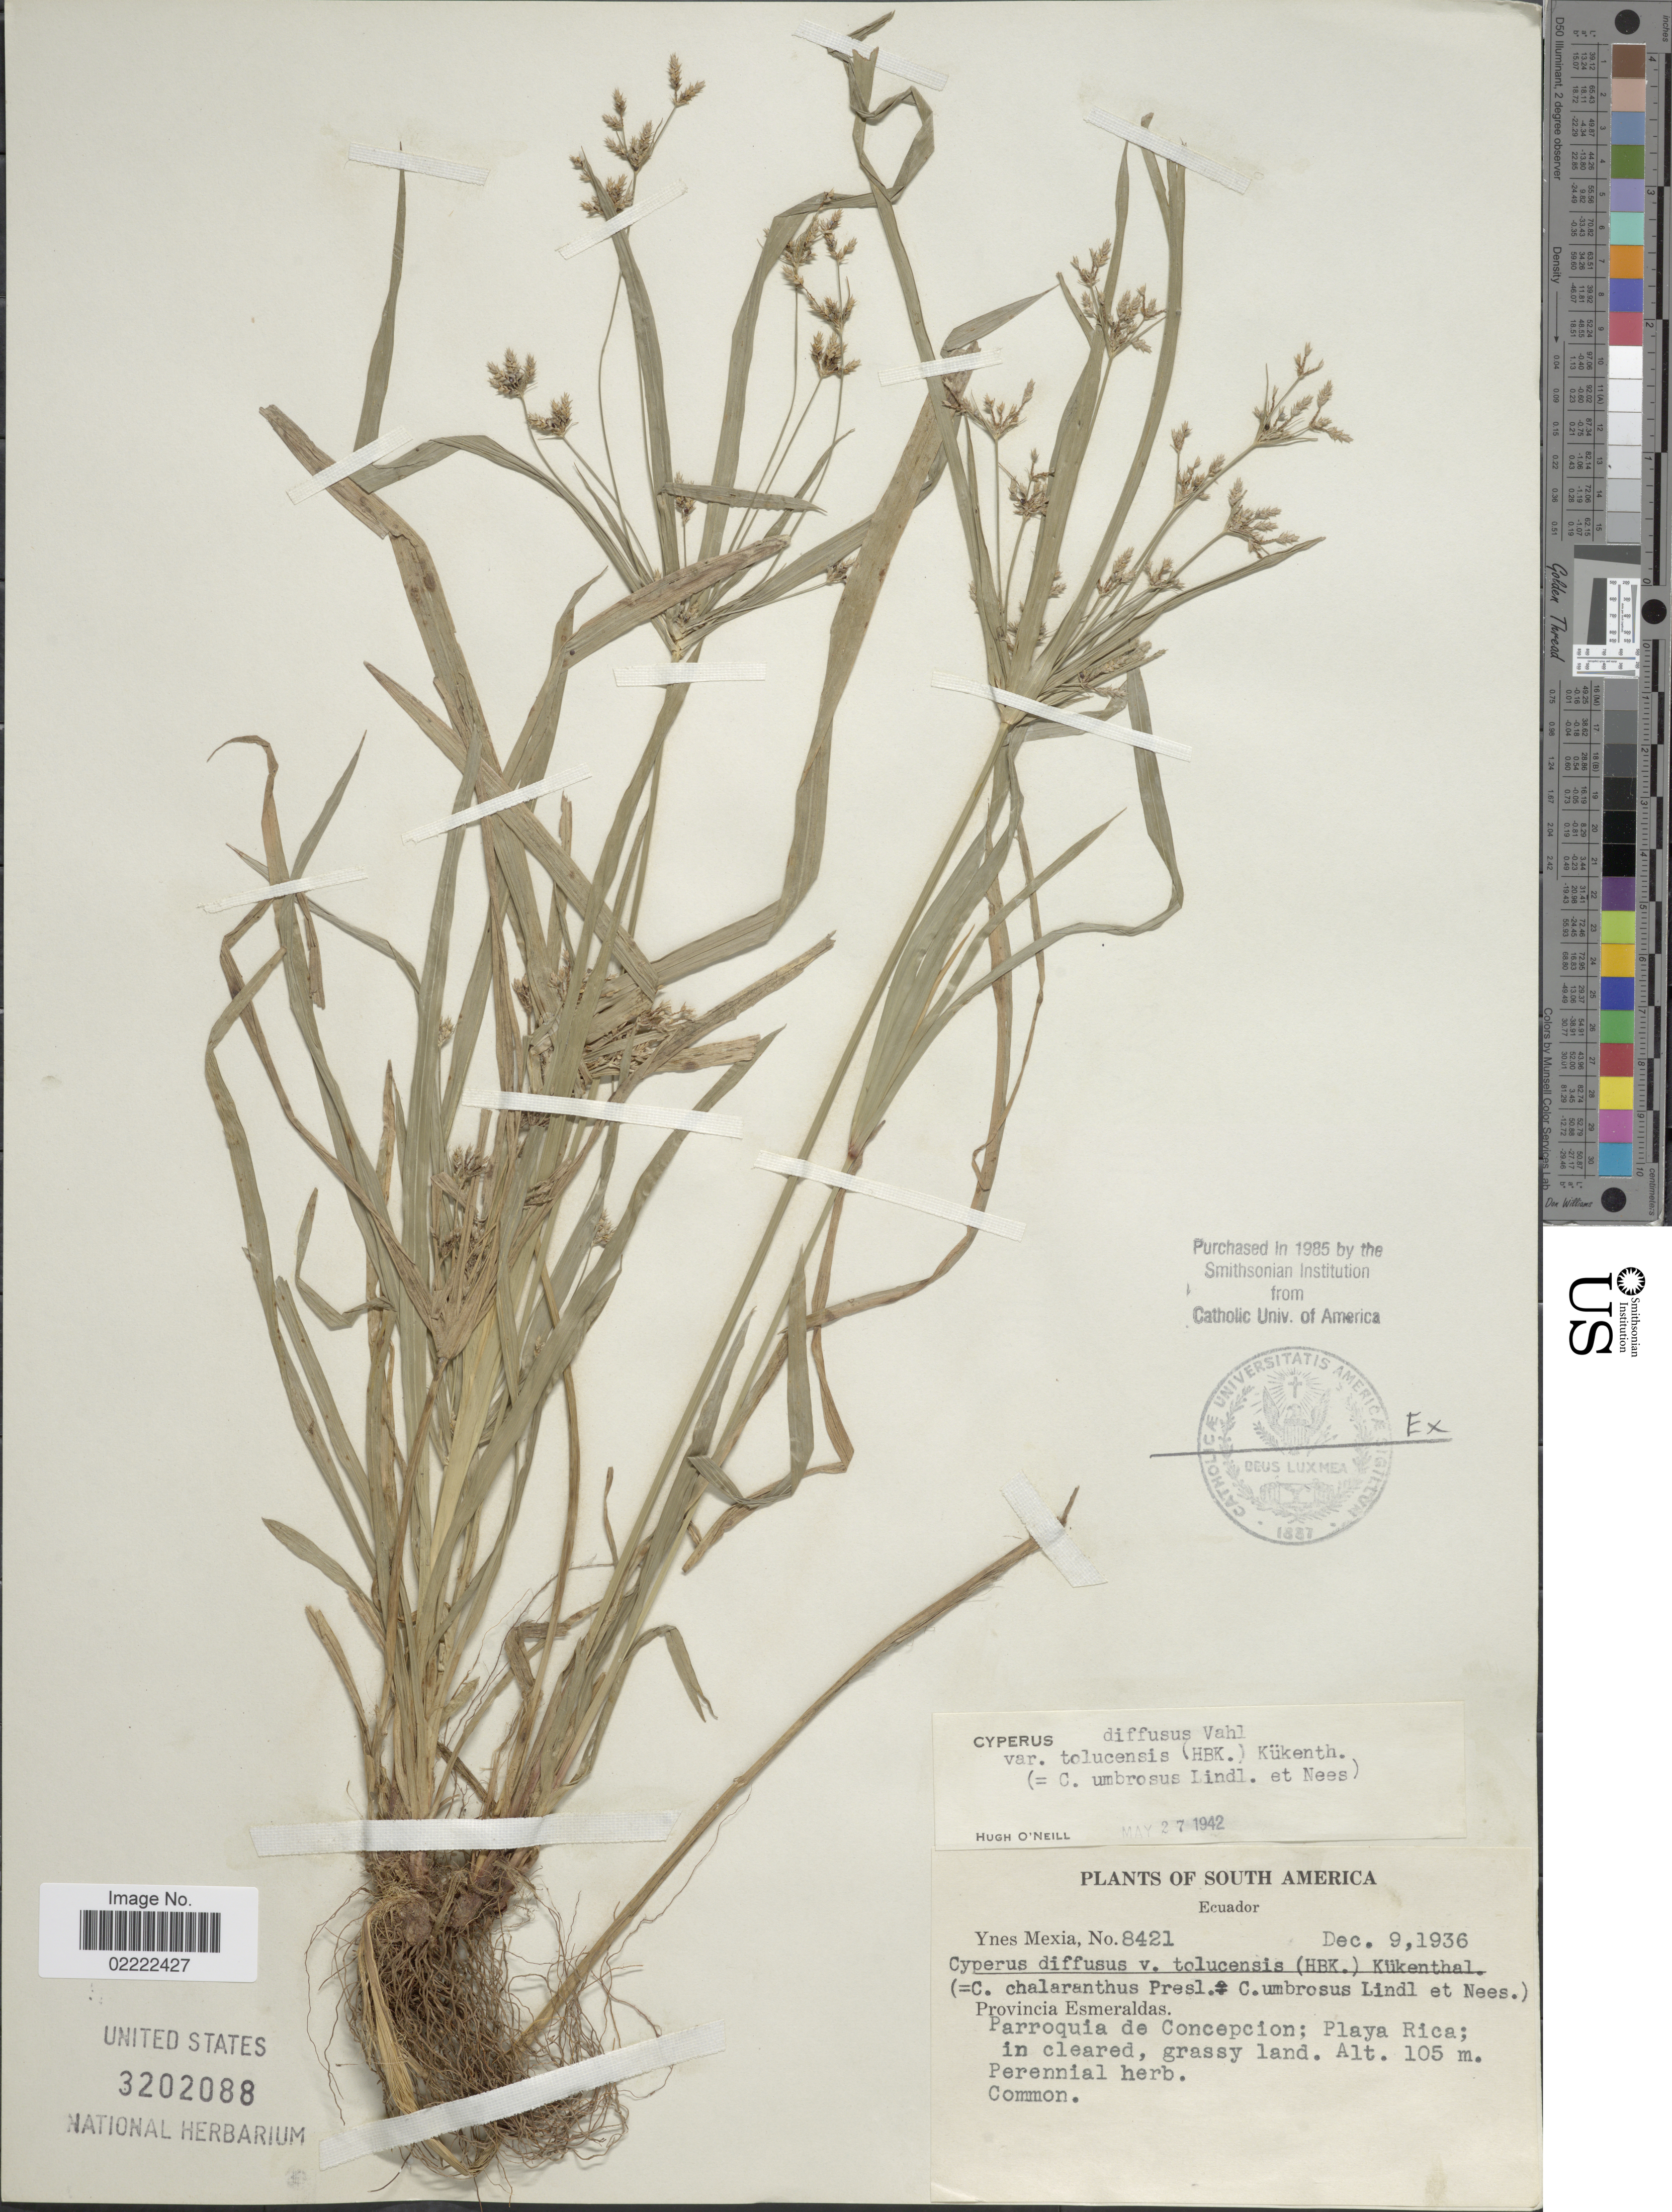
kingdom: Plantae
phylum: Tracheophyta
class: Liliopsida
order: Poales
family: Cyperaceae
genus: Cyperus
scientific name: Cyperus laxus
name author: Lam.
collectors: Y. Mexia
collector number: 8421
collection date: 1935-12-09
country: Ecuador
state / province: Esmeraldas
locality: Provincia Esmeraldas. Parroquia de Concepcion: Playa Rica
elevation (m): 105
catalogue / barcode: US 3202088